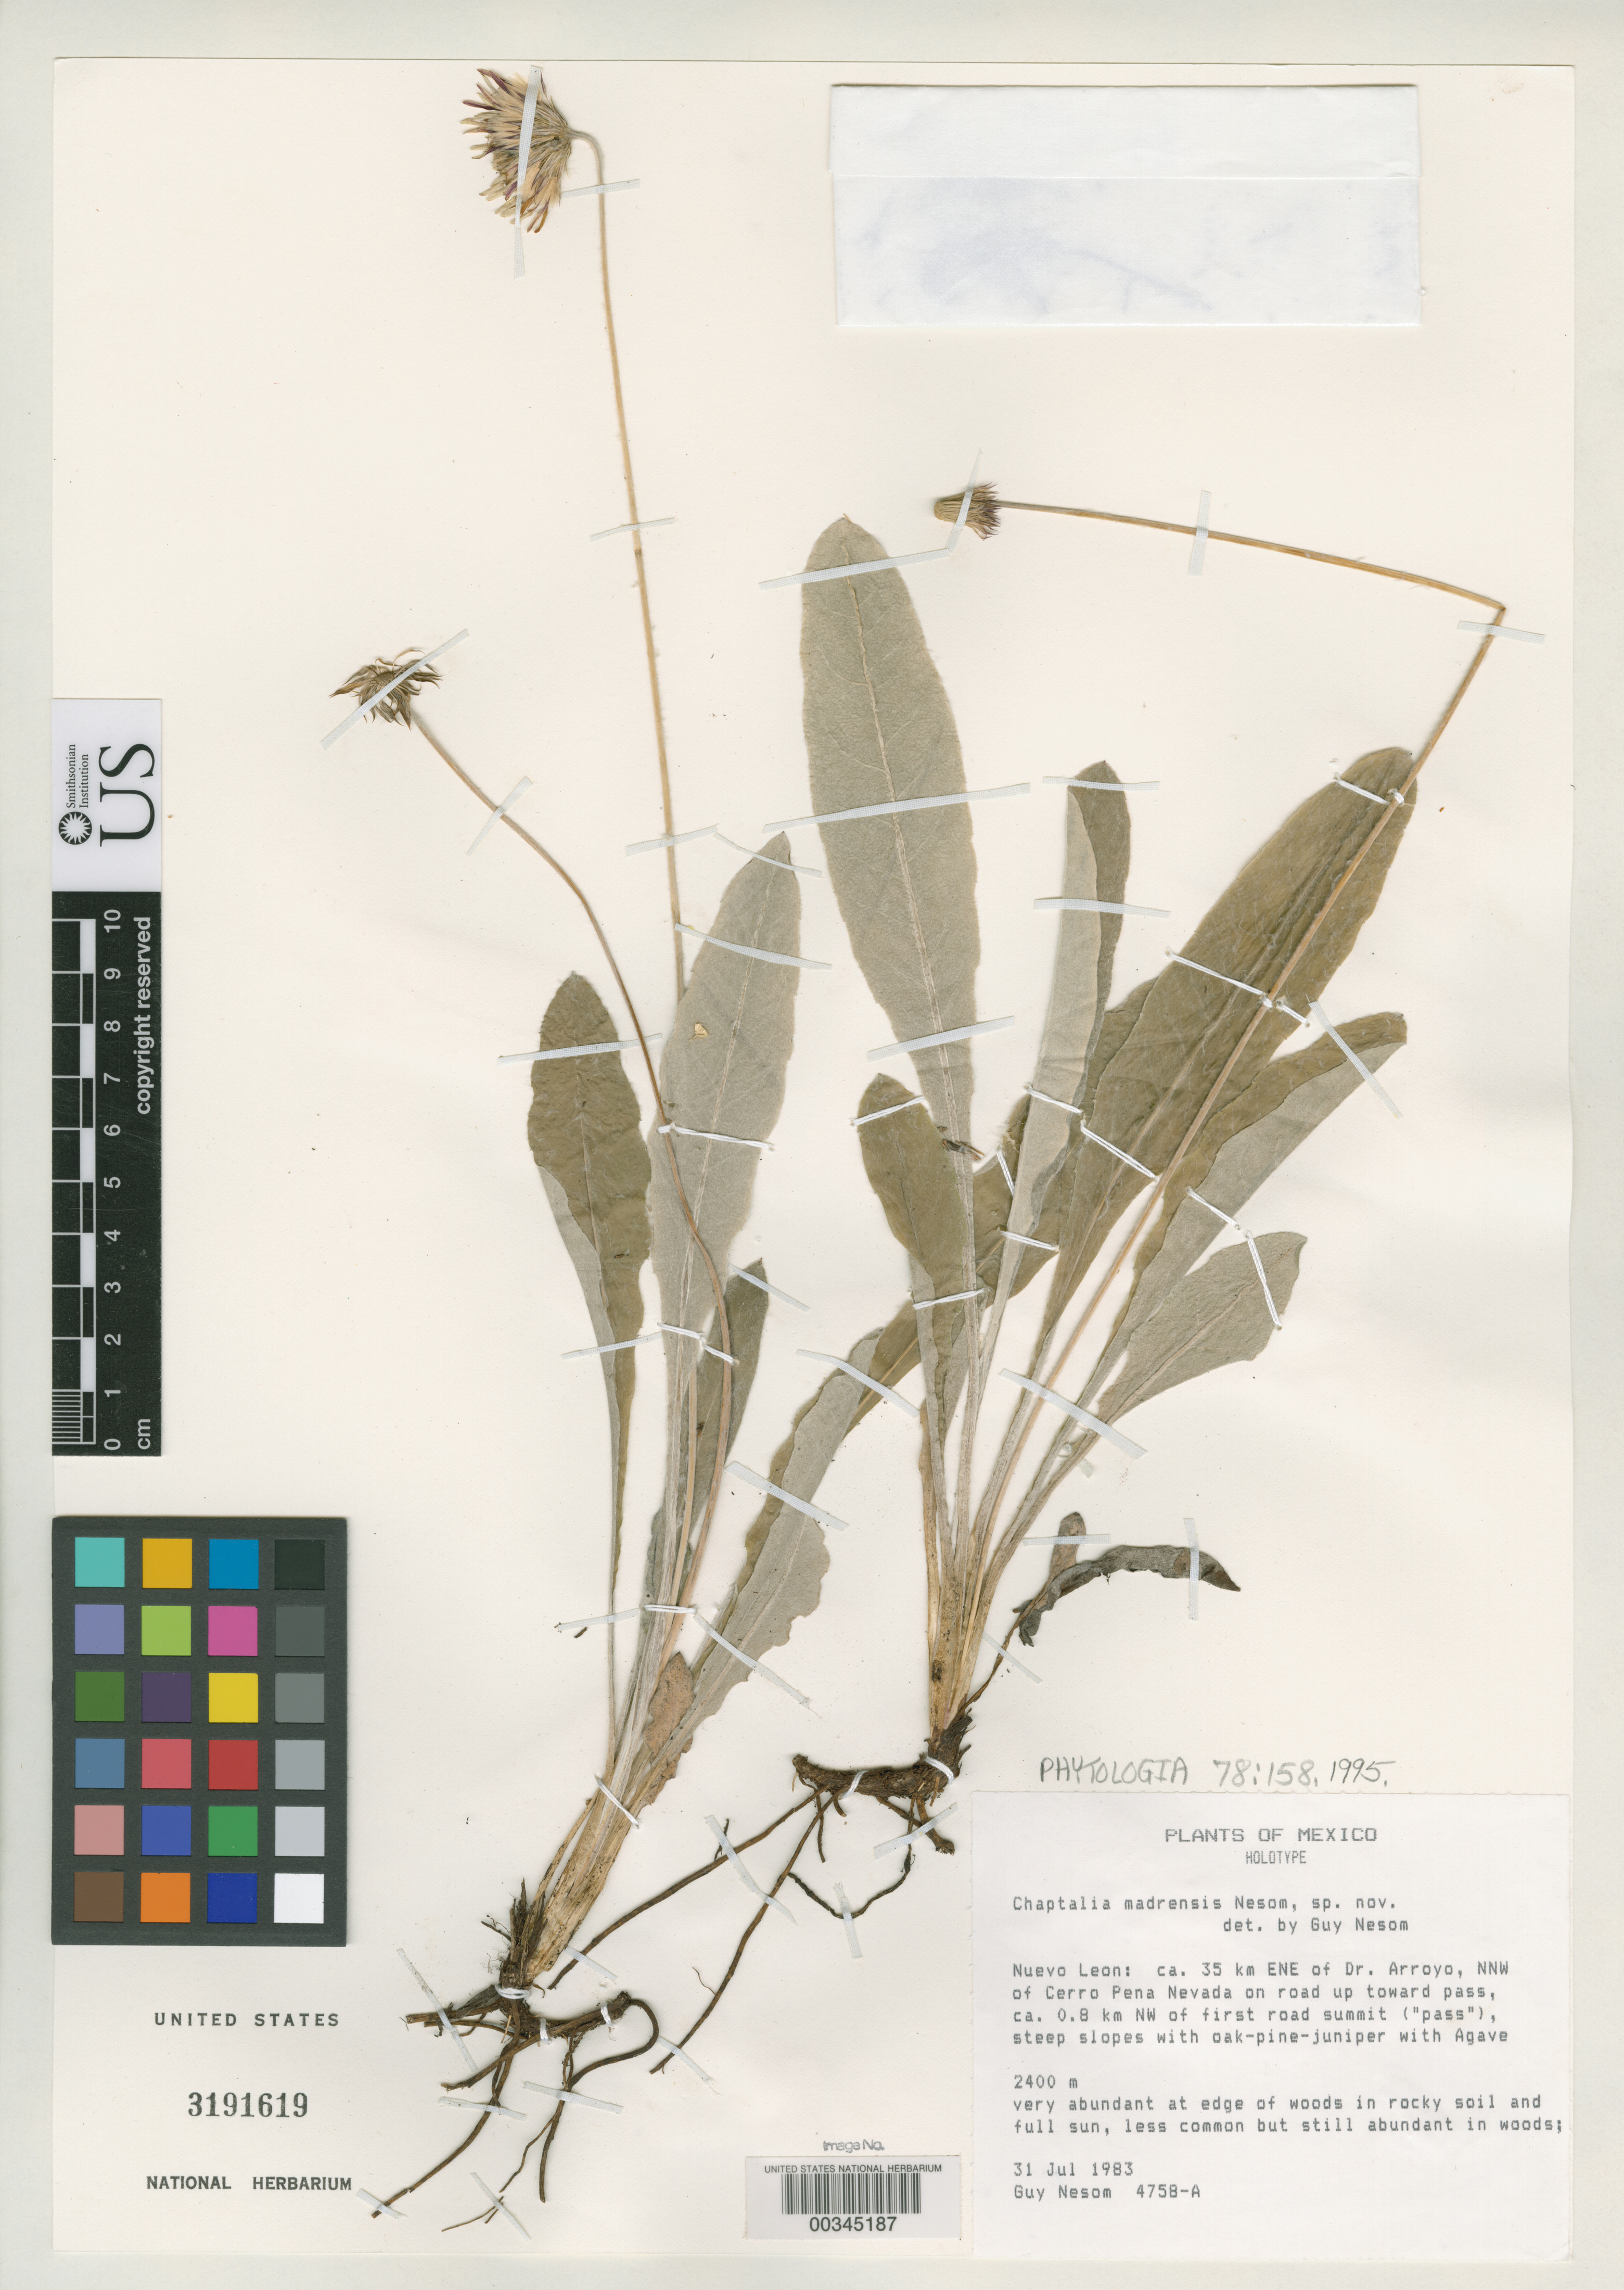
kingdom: Plantae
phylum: Tracheophyta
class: Magnoliopsida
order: Asterales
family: Asteraceae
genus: Chaptalia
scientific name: Chaptalia madrensis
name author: G.L. Nesom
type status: Holotype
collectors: G. L. Nesom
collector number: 4758-a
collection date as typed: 31 Jul 1983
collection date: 1983-07-31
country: Mexico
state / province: Nuevo León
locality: Ca. 35 km ENE of Dr. Arroyo, NNW of Cerro Pena Nevada on road up toward pass, ca. 0.8 km NW of first road summit ("pass").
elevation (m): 2400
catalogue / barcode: US 3191619